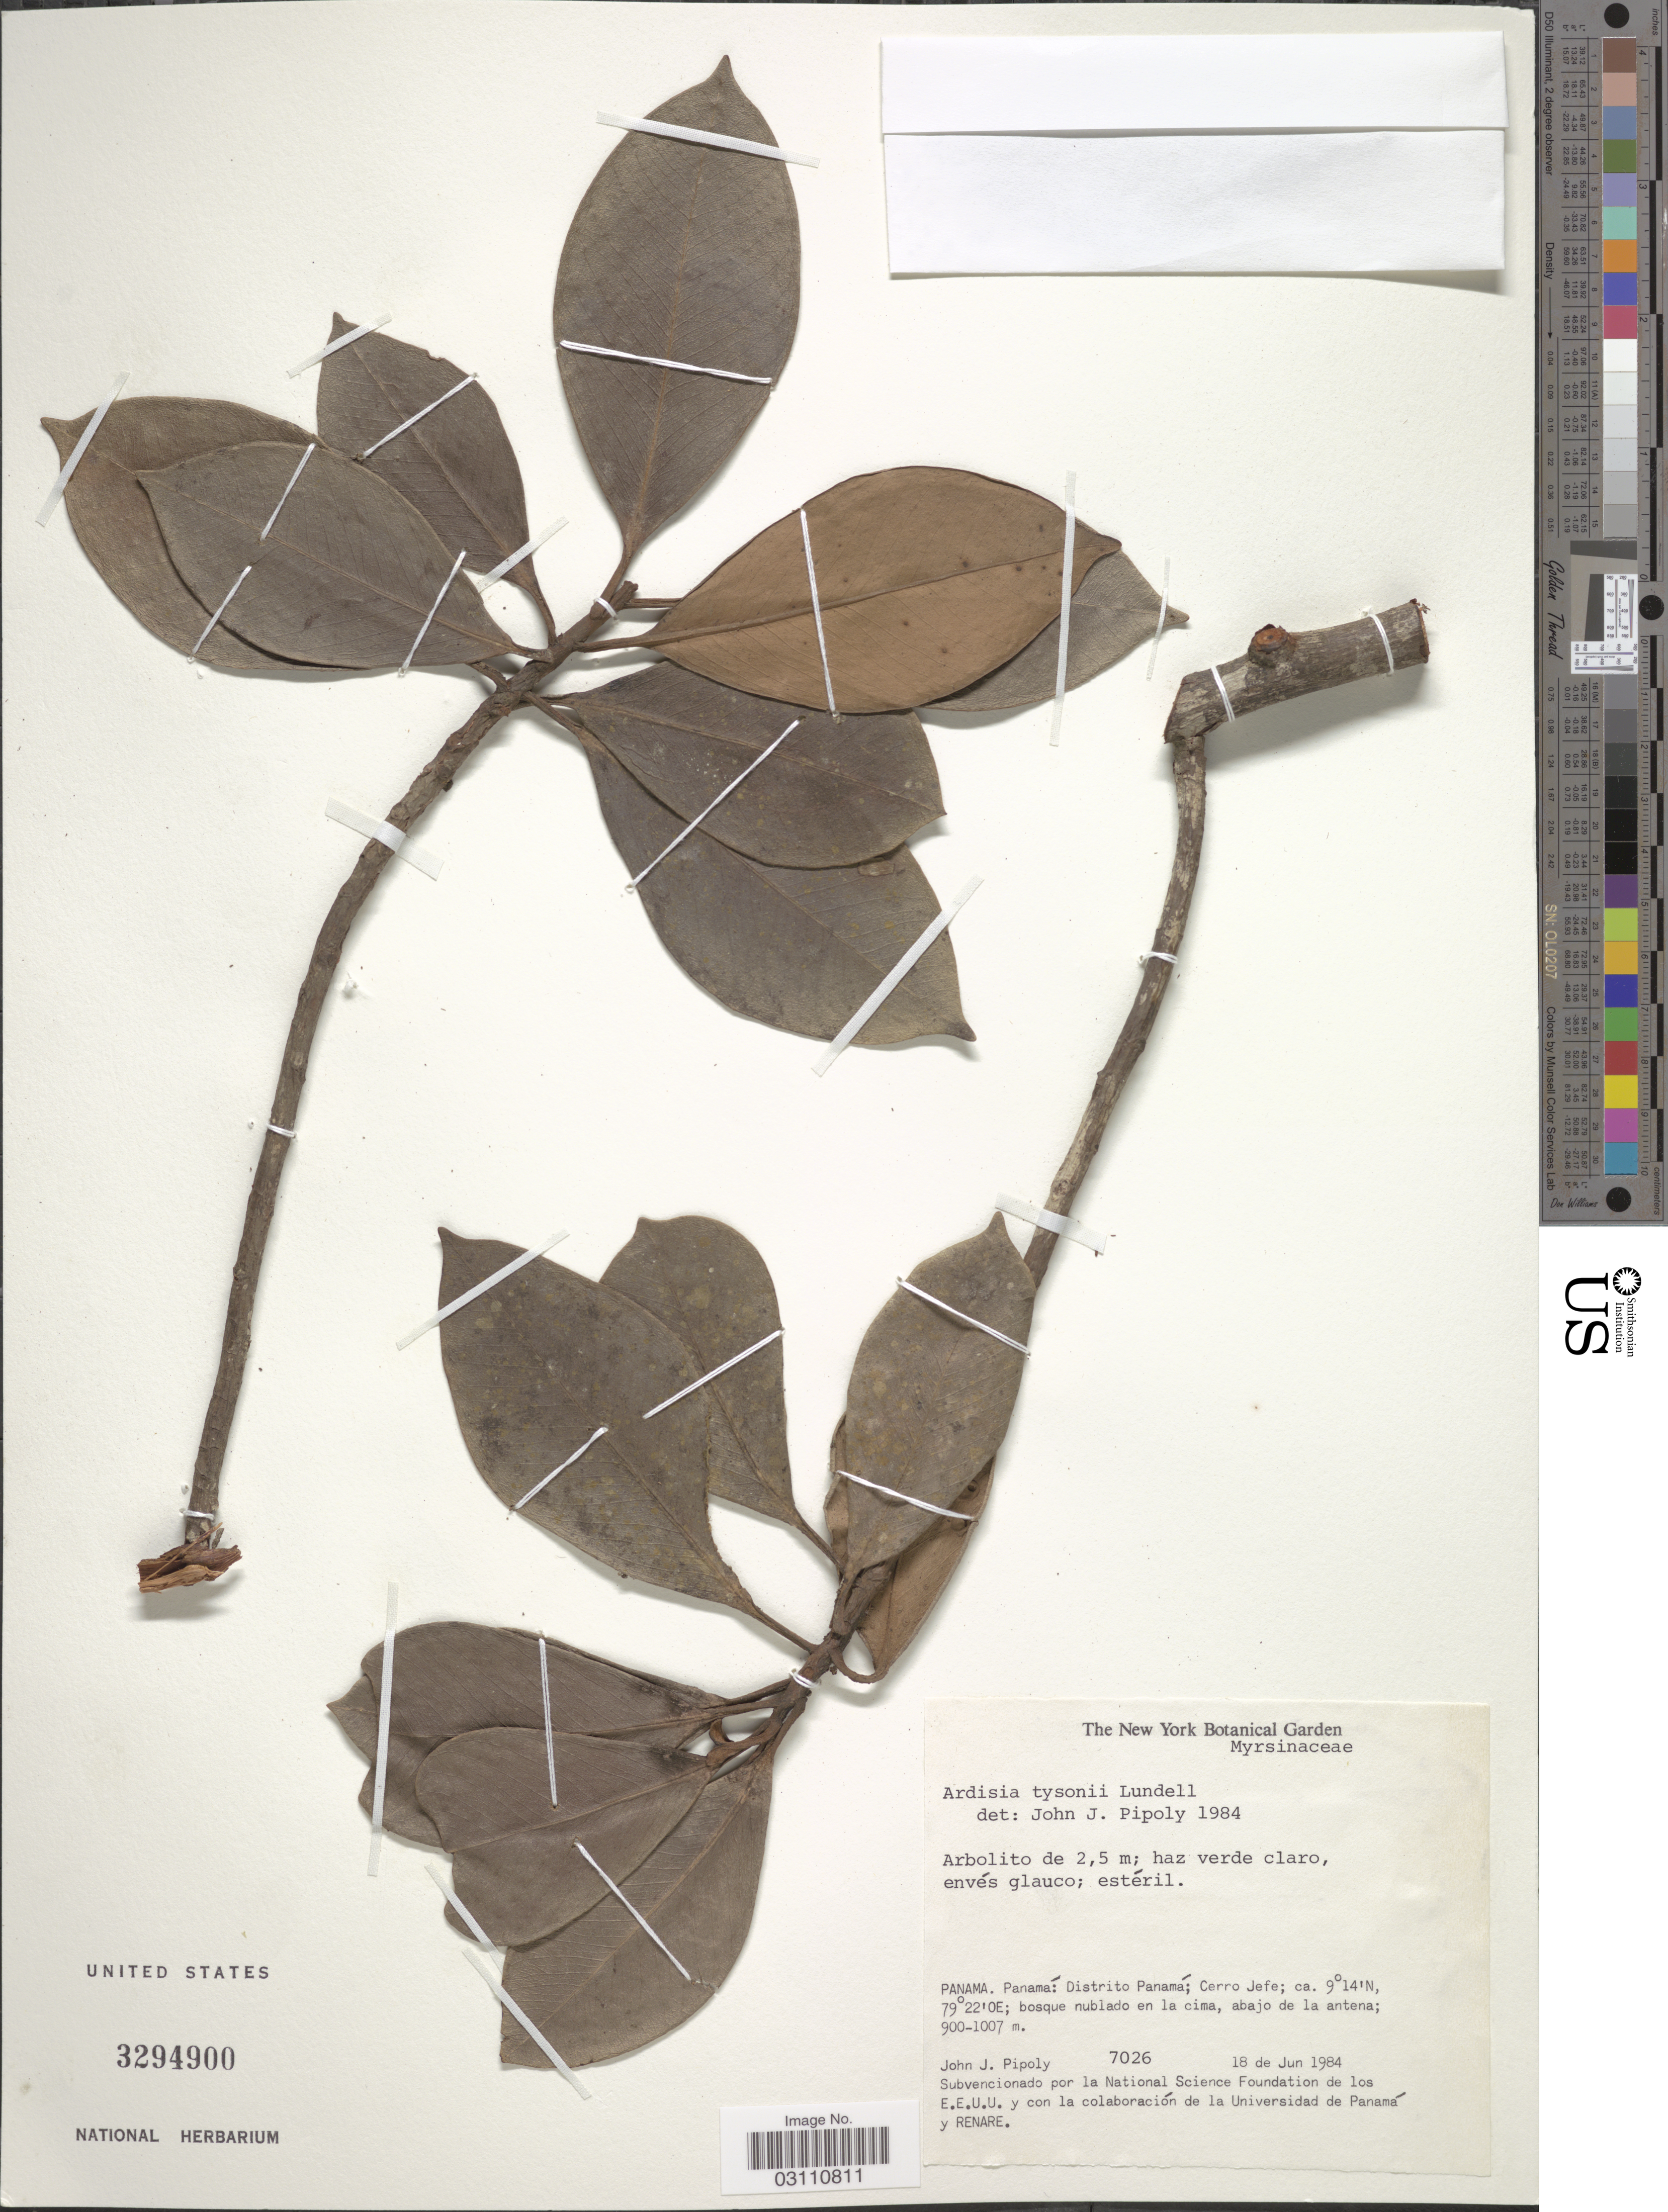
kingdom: Plantae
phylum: Tracheophyta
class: Magnoliopsida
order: Ericales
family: Primulaceae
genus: Ardisia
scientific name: Ardisia tysonii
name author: Lundell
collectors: J. J. Pipoly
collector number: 7026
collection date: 1984-06-18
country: Panama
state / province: Panamá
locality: Distrito Panamá; Cerro Jefe.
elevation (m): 900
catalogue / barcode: US 3294900